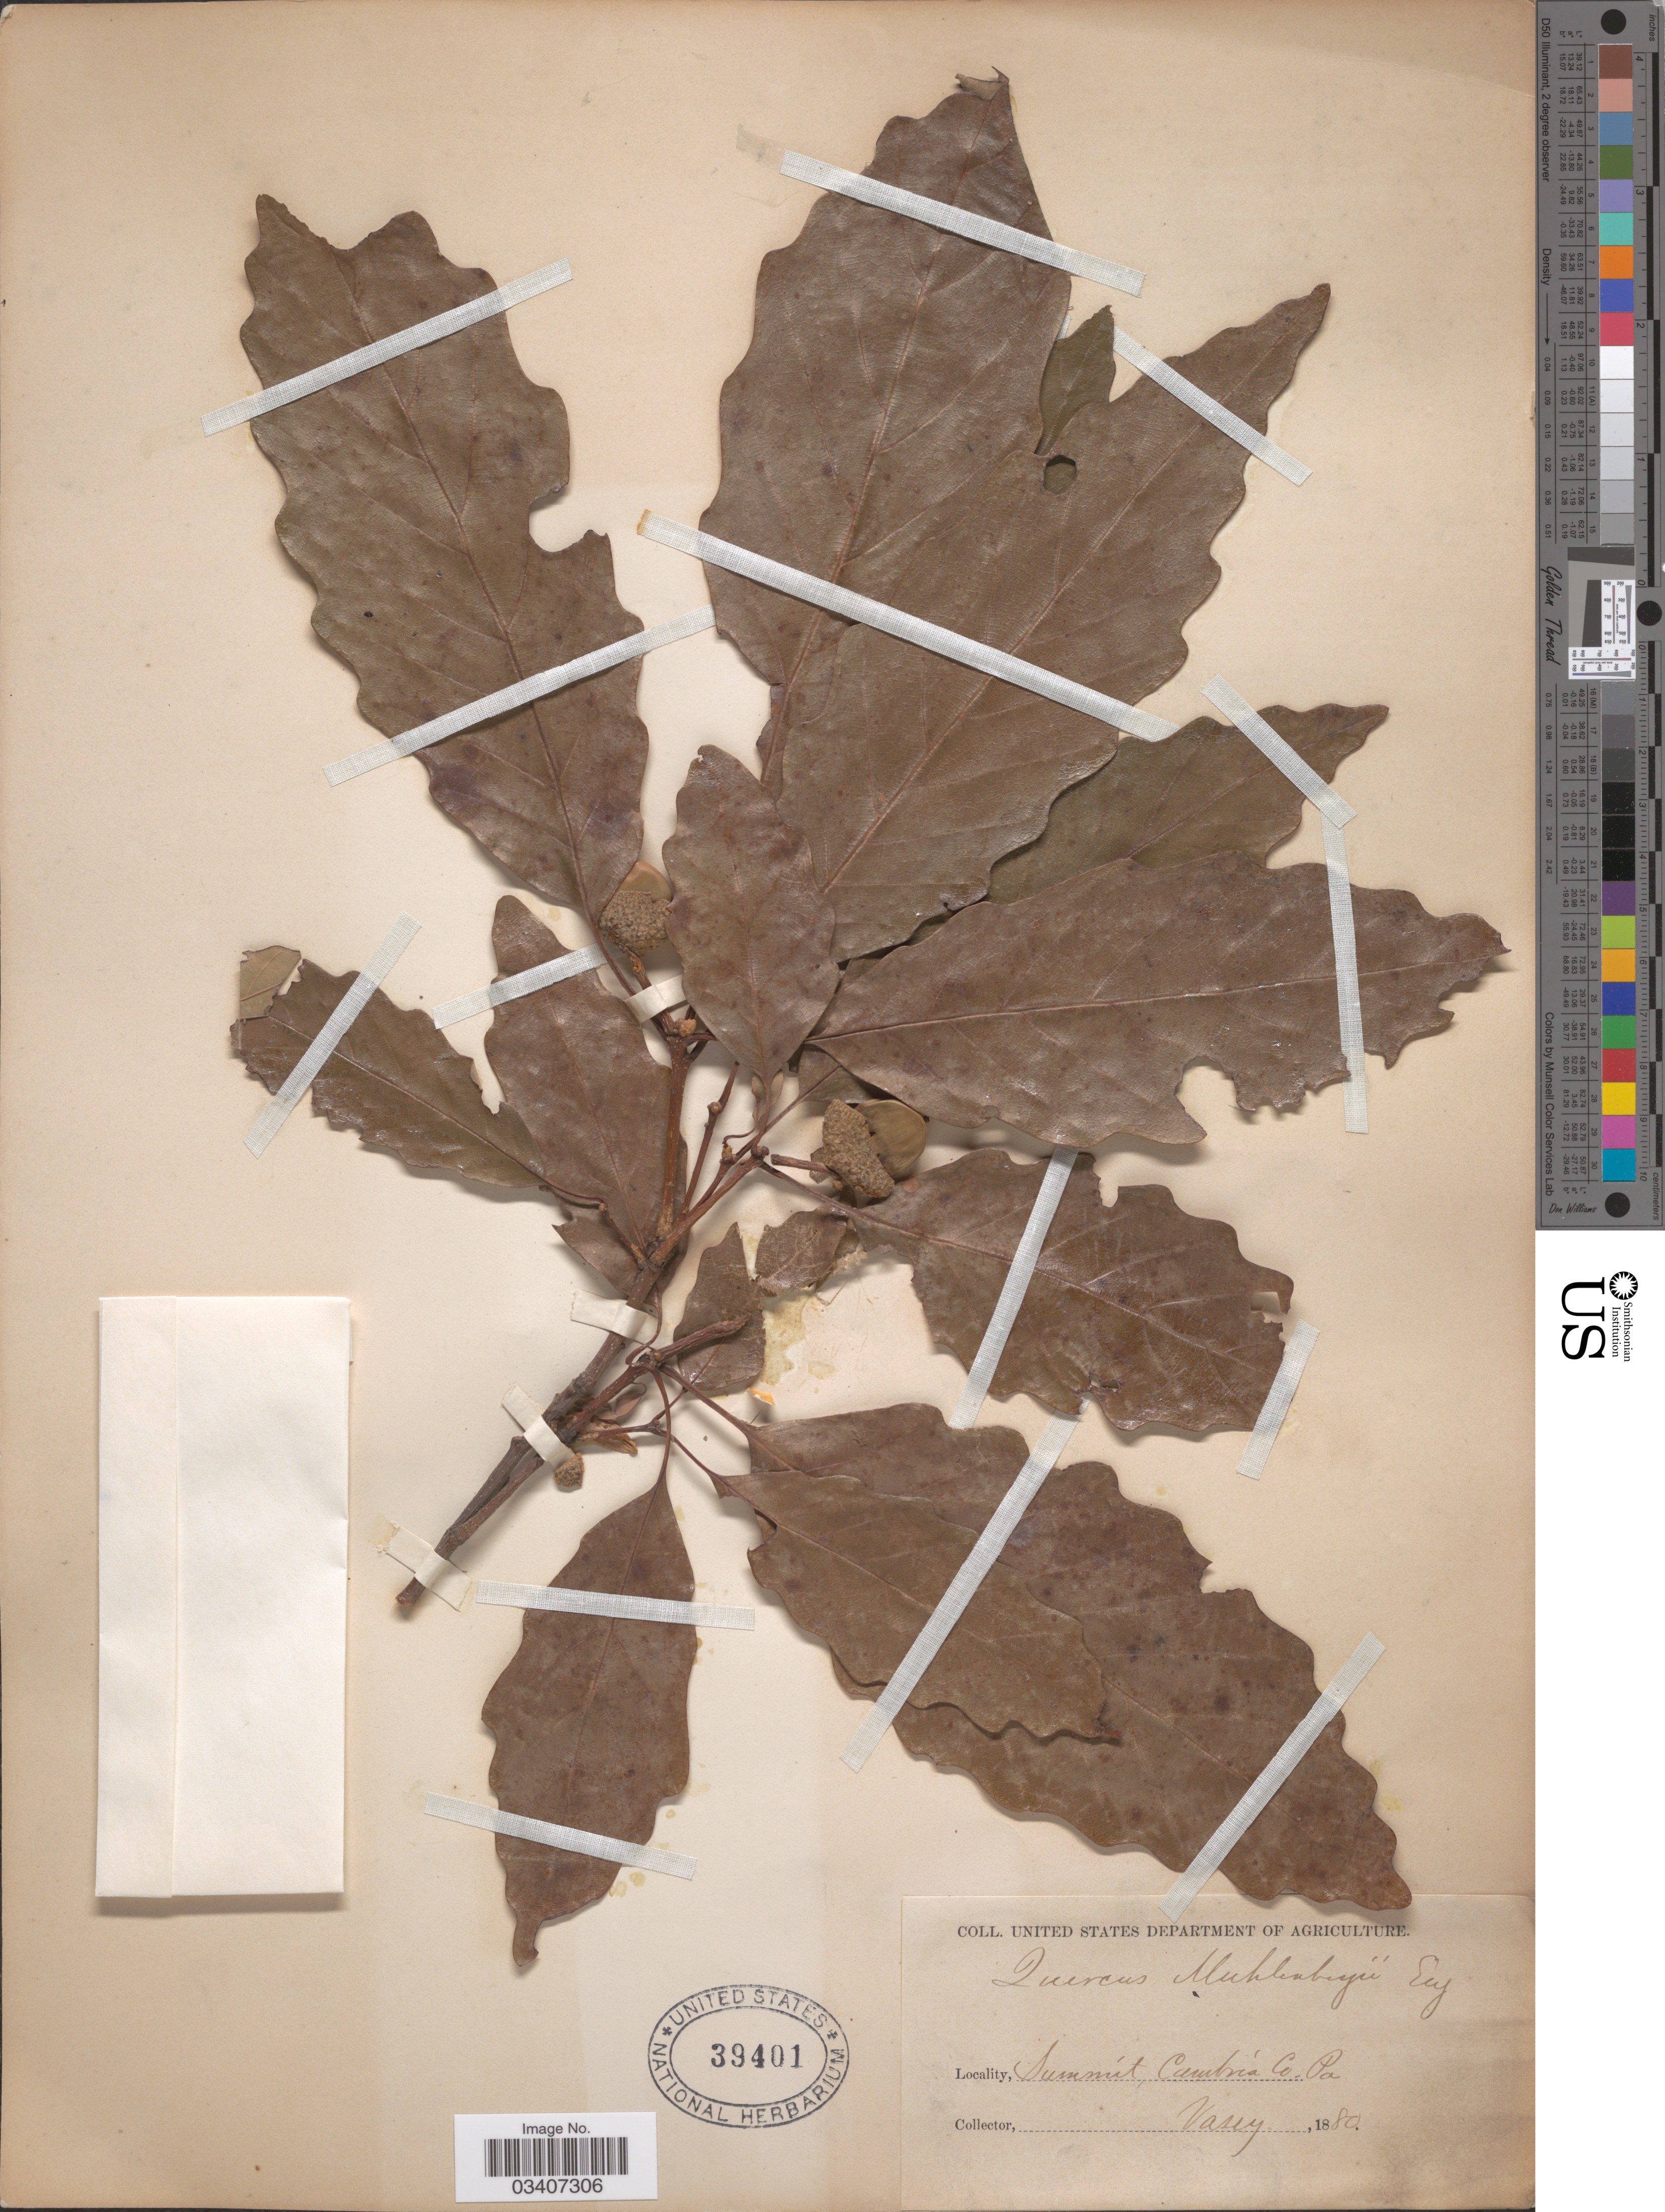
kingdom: Plantae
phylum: Tracheophyta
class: Magnoliopsida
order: Fagales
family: Fagaceae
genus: Quercus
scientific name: Quercus muehlenbergii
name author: Engelm.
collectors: Vasey, --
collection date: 1880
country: United States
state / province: Pennsylvania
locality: Summit, Cambria Co.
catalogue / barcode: US 39401